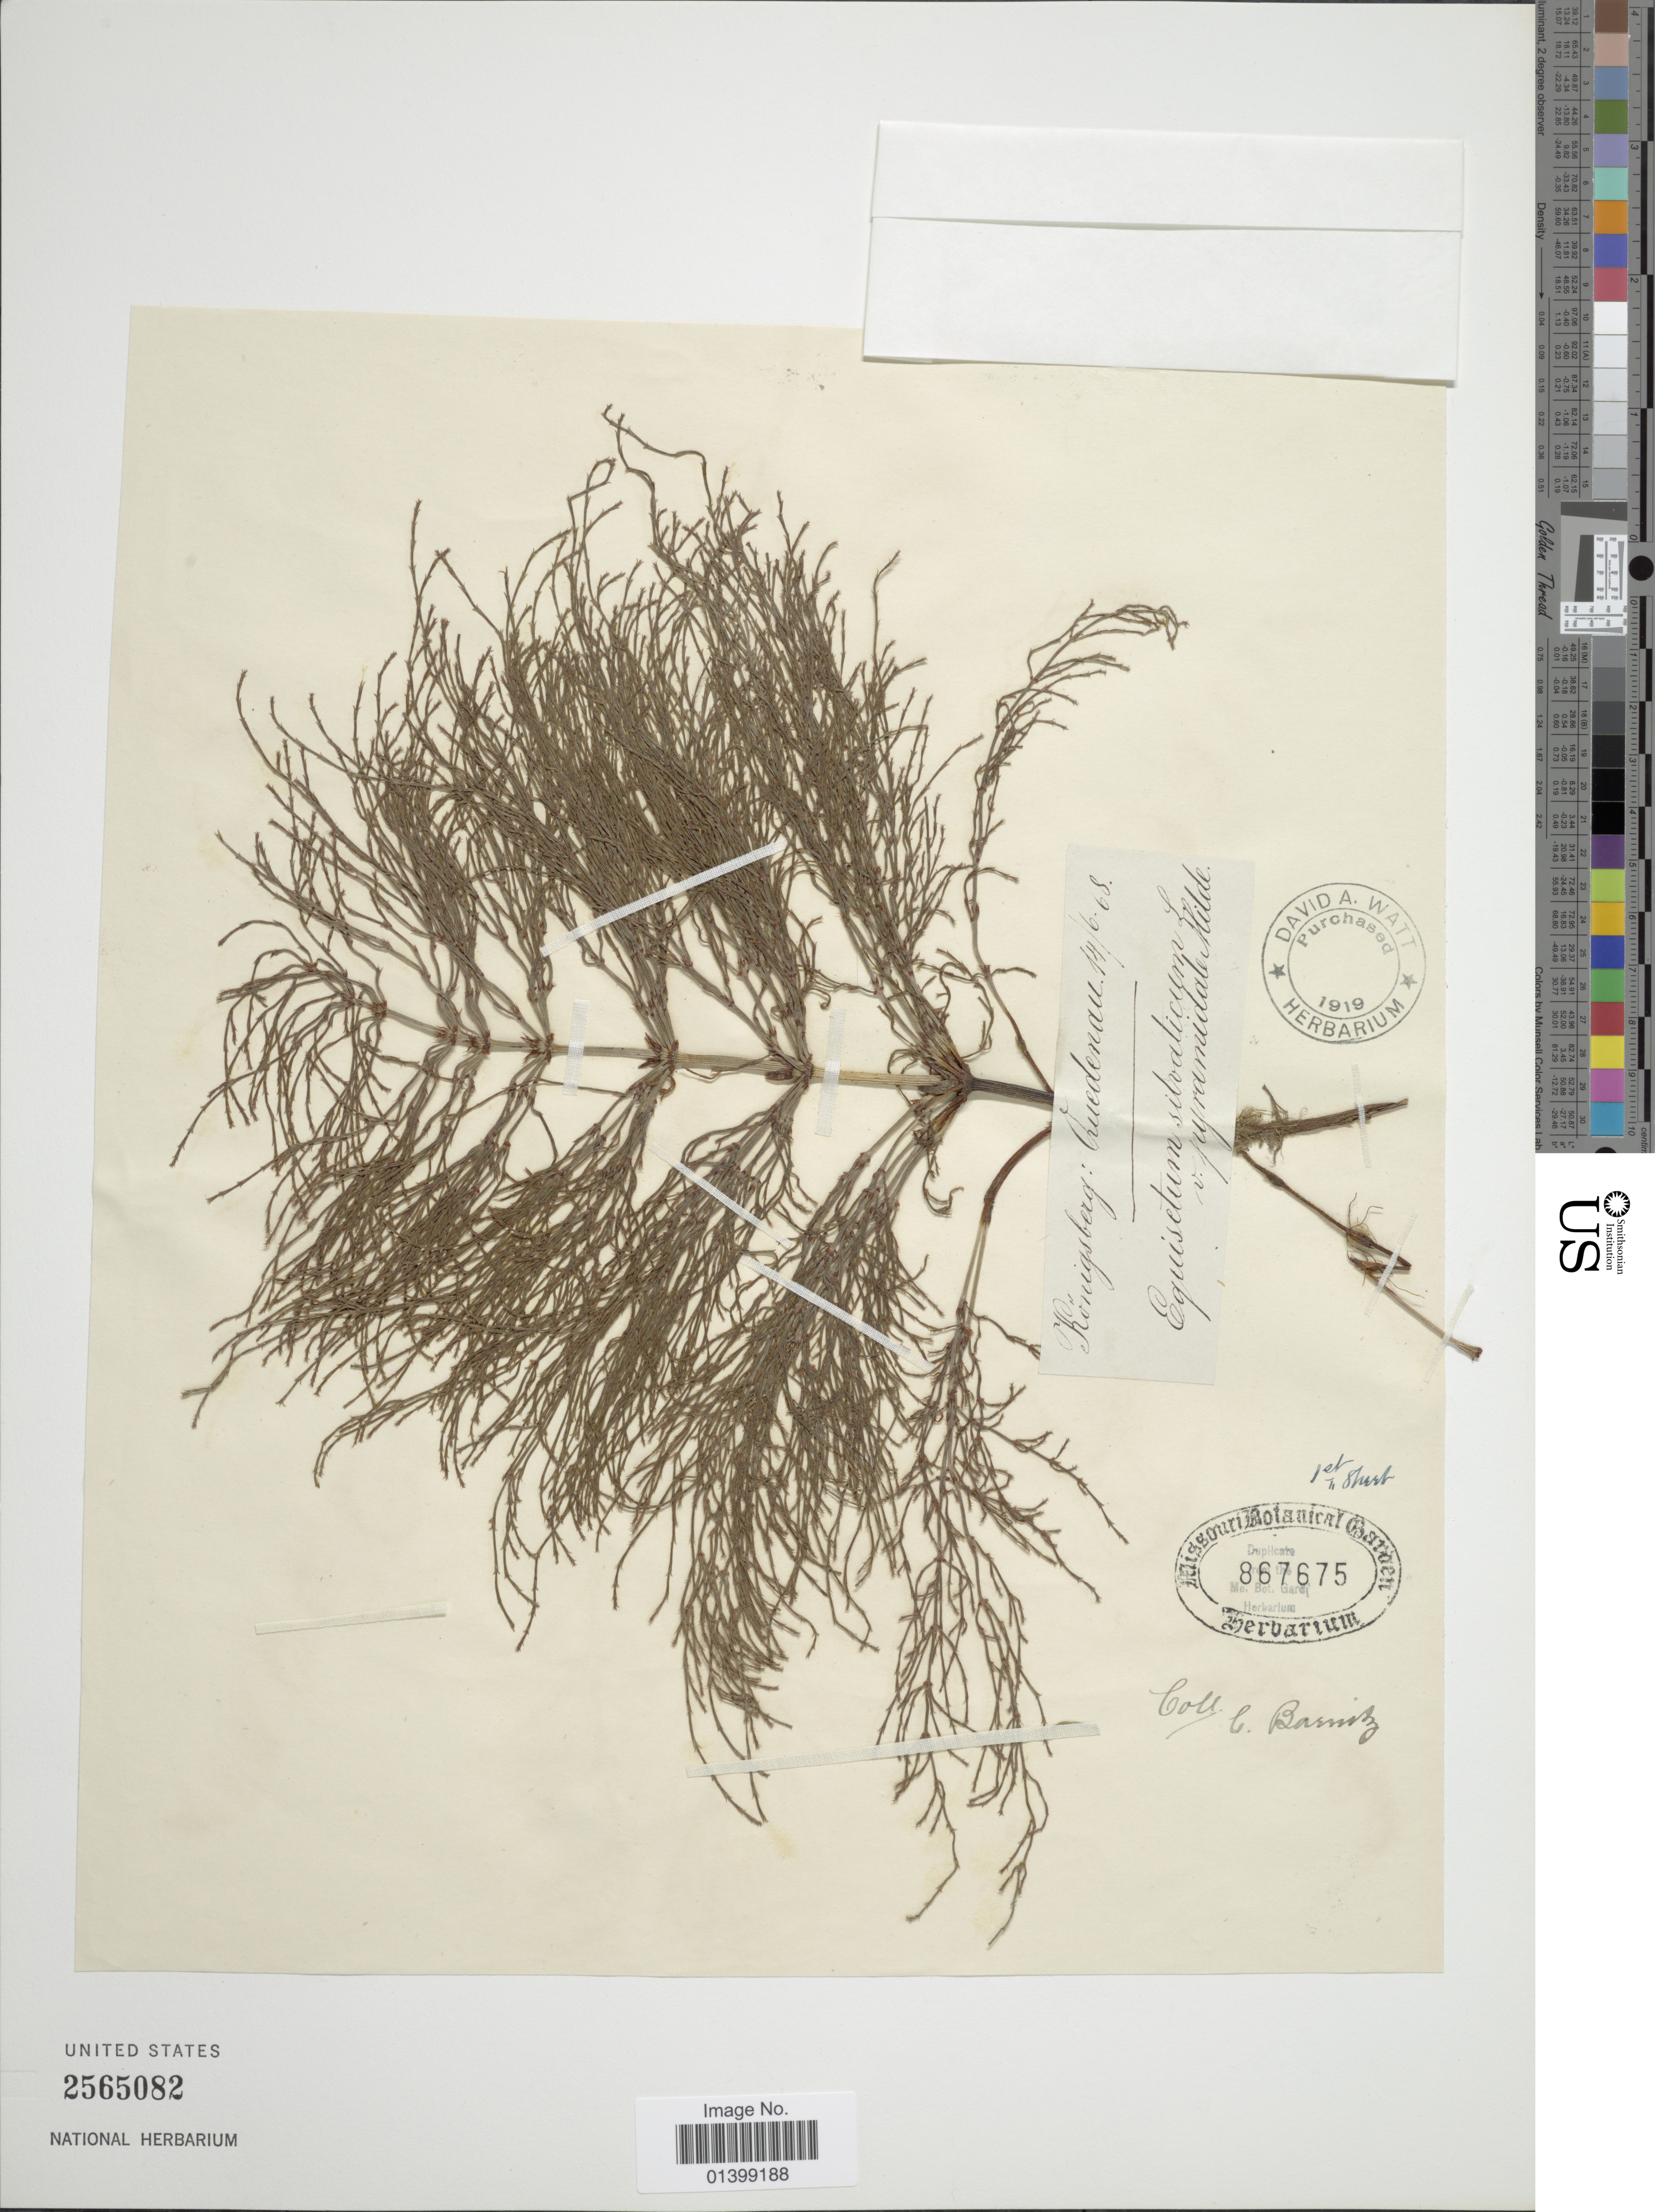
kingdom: Plantae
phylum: Tracheophyta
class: Polypodiopsida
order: Equisetales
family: Equisetaceae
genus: Equisetum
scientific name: Equisetum sylvaticum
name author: L.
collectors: C. G. Baenitz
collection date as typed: Transcribed d/m/y: 14/6/68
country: Russian Federation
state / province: Kaliningrad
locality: Königsberg: Quedenau (Severnaya Gora).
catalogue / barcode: US 2565082